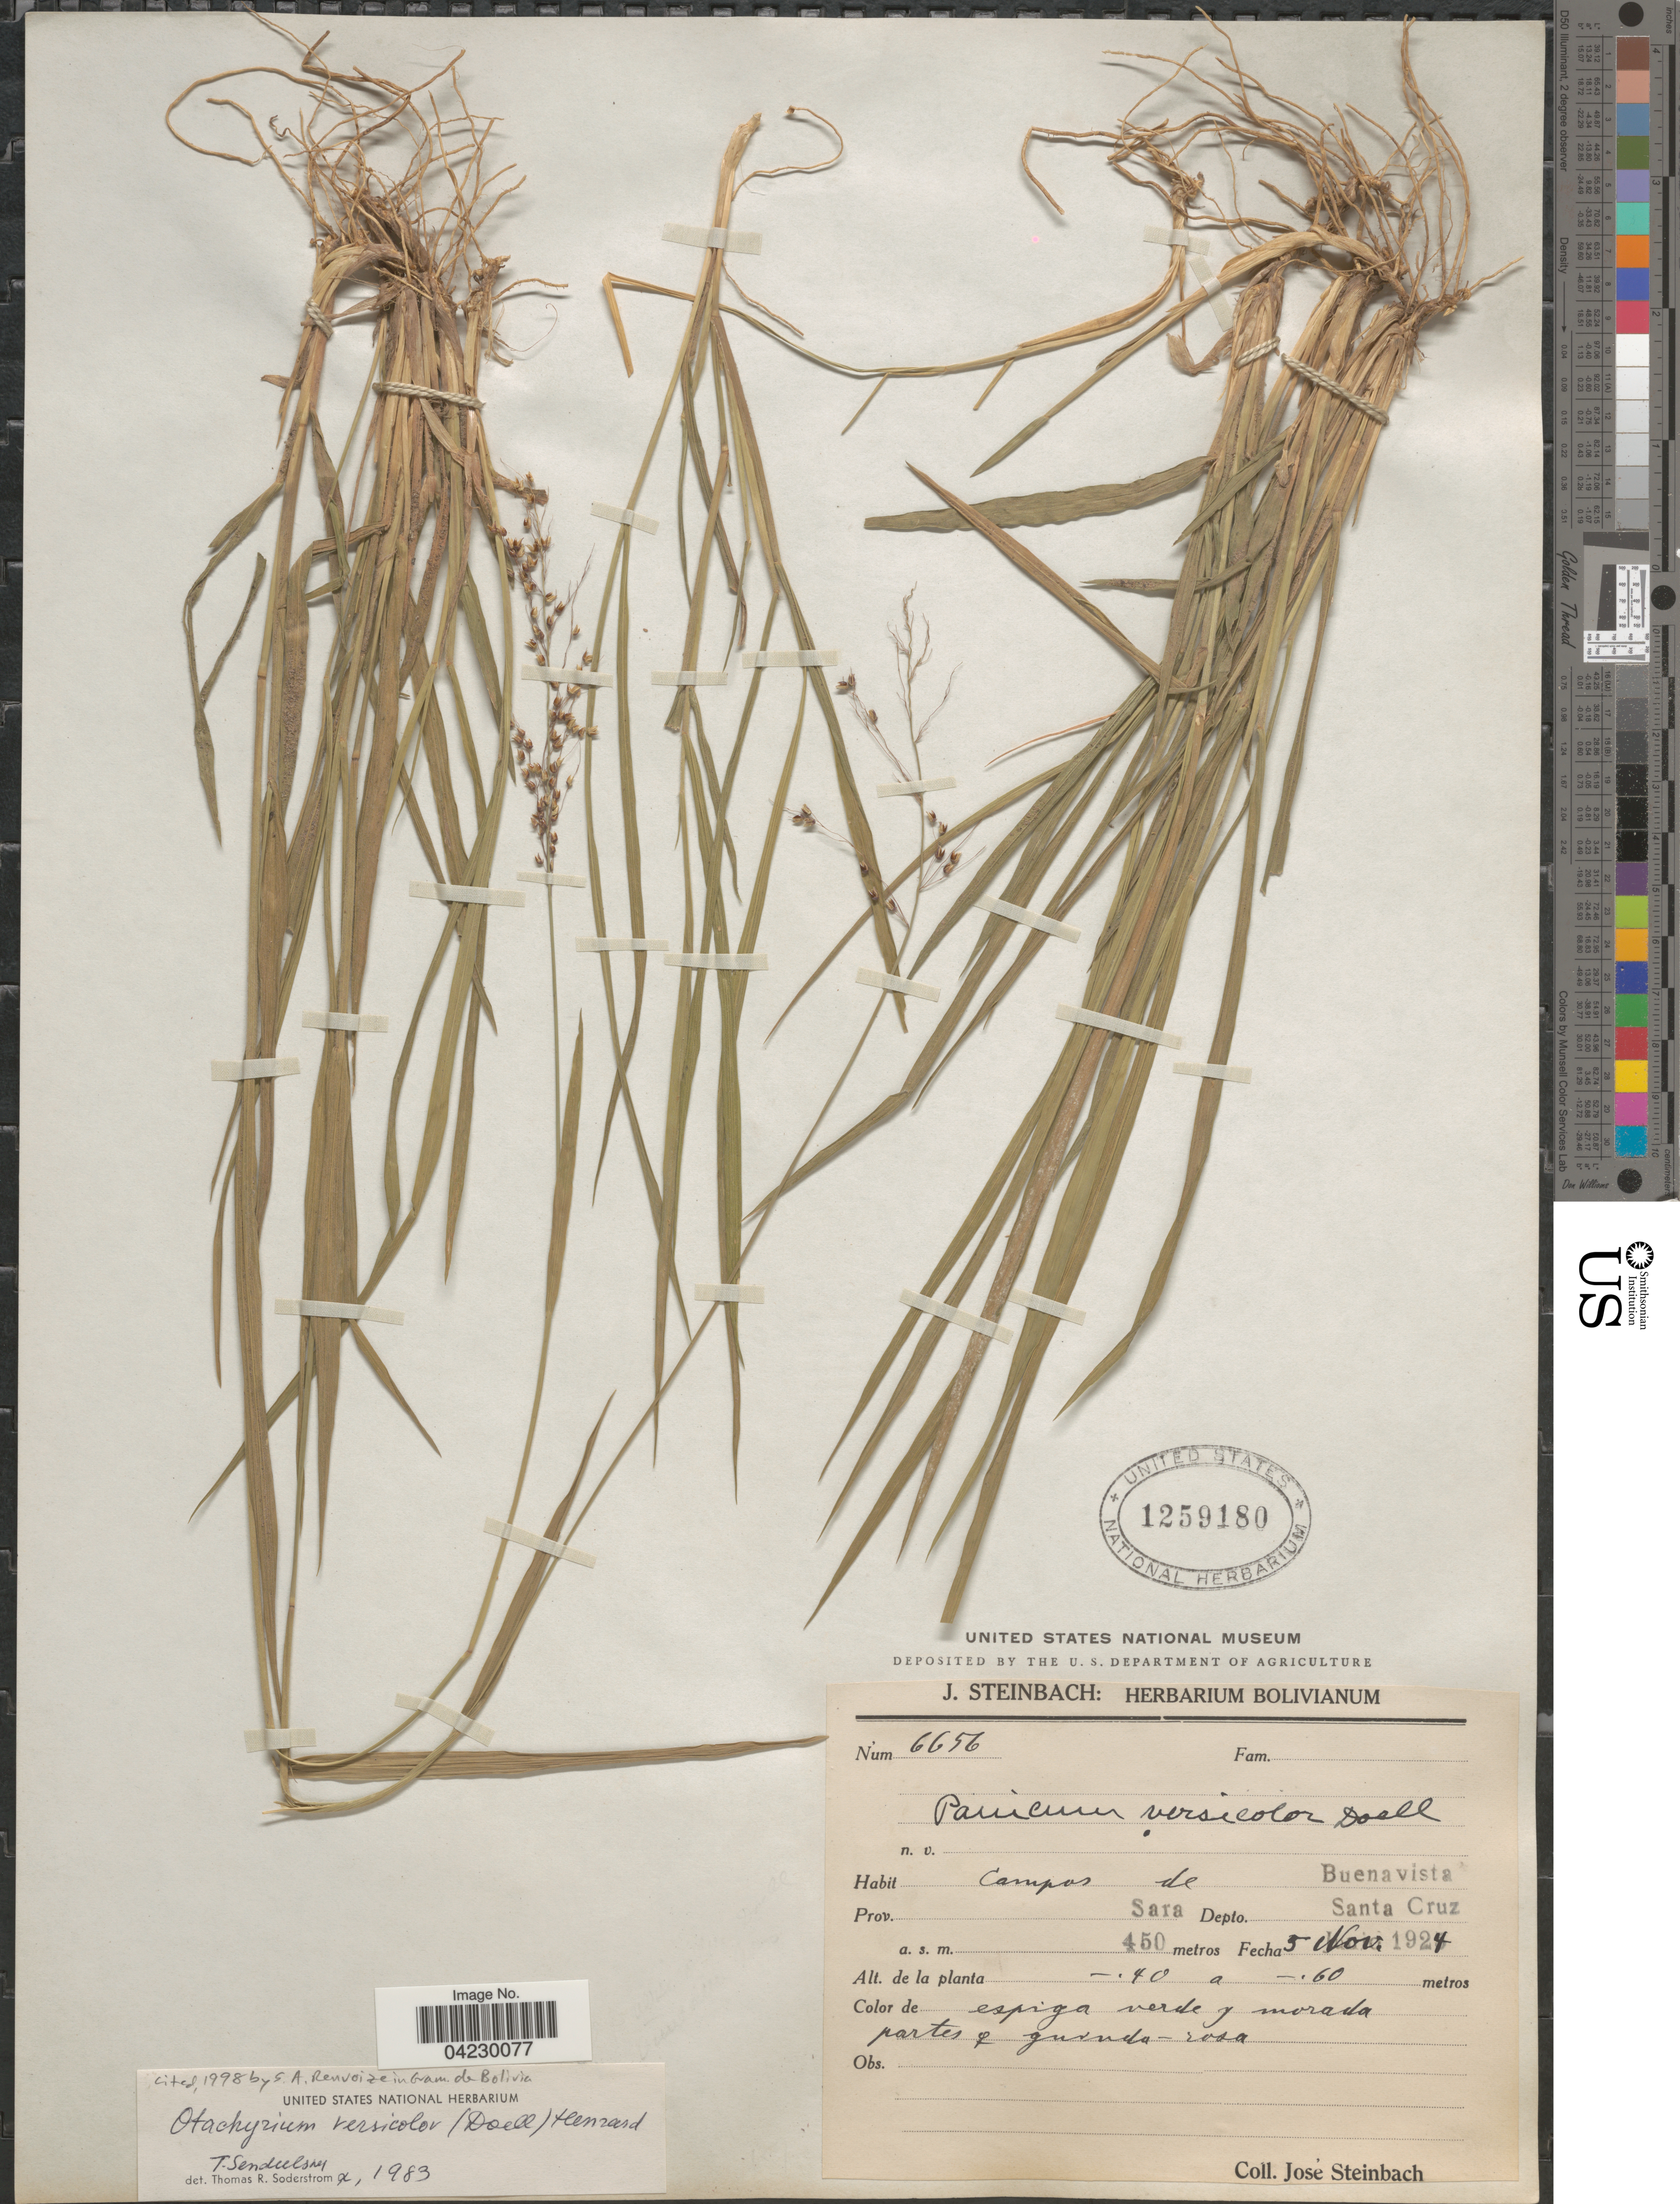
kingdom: Plantae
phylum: Tracheophyta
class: Liliopsida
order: Poales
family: Poaceae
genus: Otachyrium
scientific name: Otachyrium versicolor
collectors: J. Steinbach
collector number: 6656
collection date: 1924-11-05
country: Bolivia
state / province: Santa Cruz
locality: Campos de Buenavista. Prov. Sara. Depto. Santa Cruz.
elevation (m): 450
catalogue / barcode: US 1259180